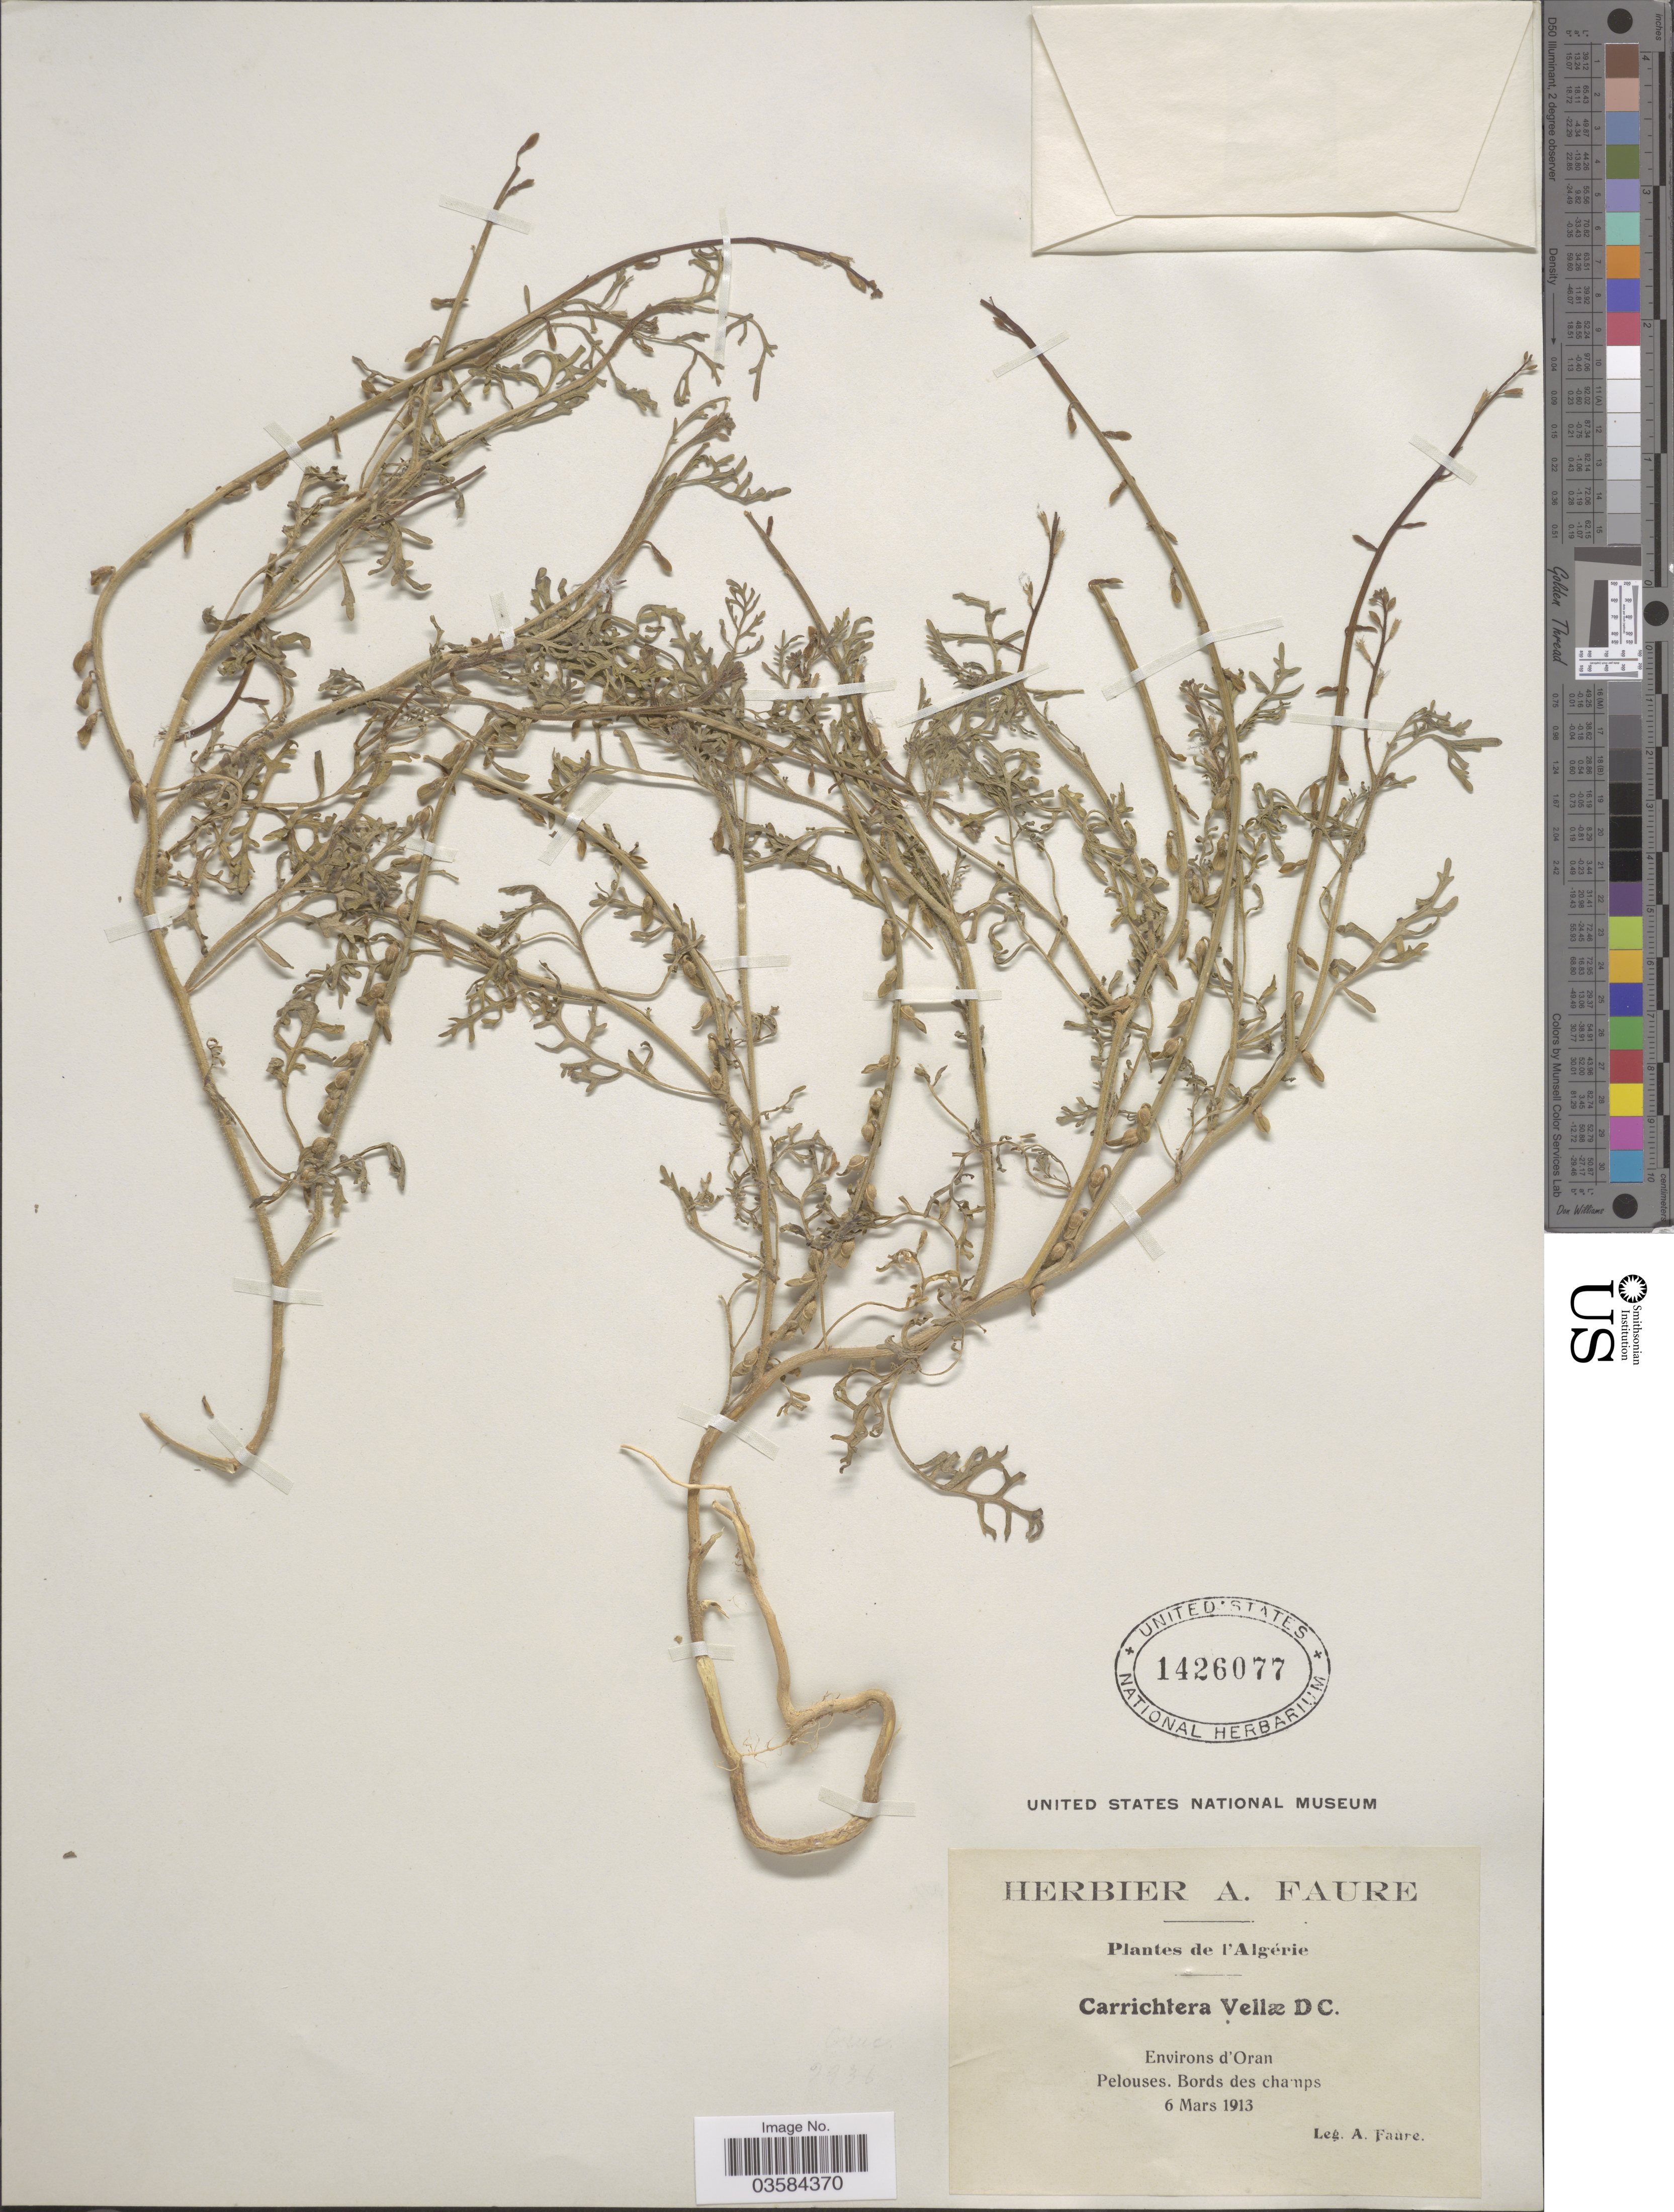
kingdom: Plantae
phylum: Tracheophyta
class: Magnoliopsida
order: Brassicales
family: Brassicaceae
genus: Carrichtera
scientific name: Carrichtera vellae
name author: DC.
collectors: A. Faure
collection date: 1913-03-06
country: Algeria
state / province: Oran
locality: L'Algérie. Environs d'Oran. Pelouses. Bords des champs.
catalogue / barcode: US 1426077